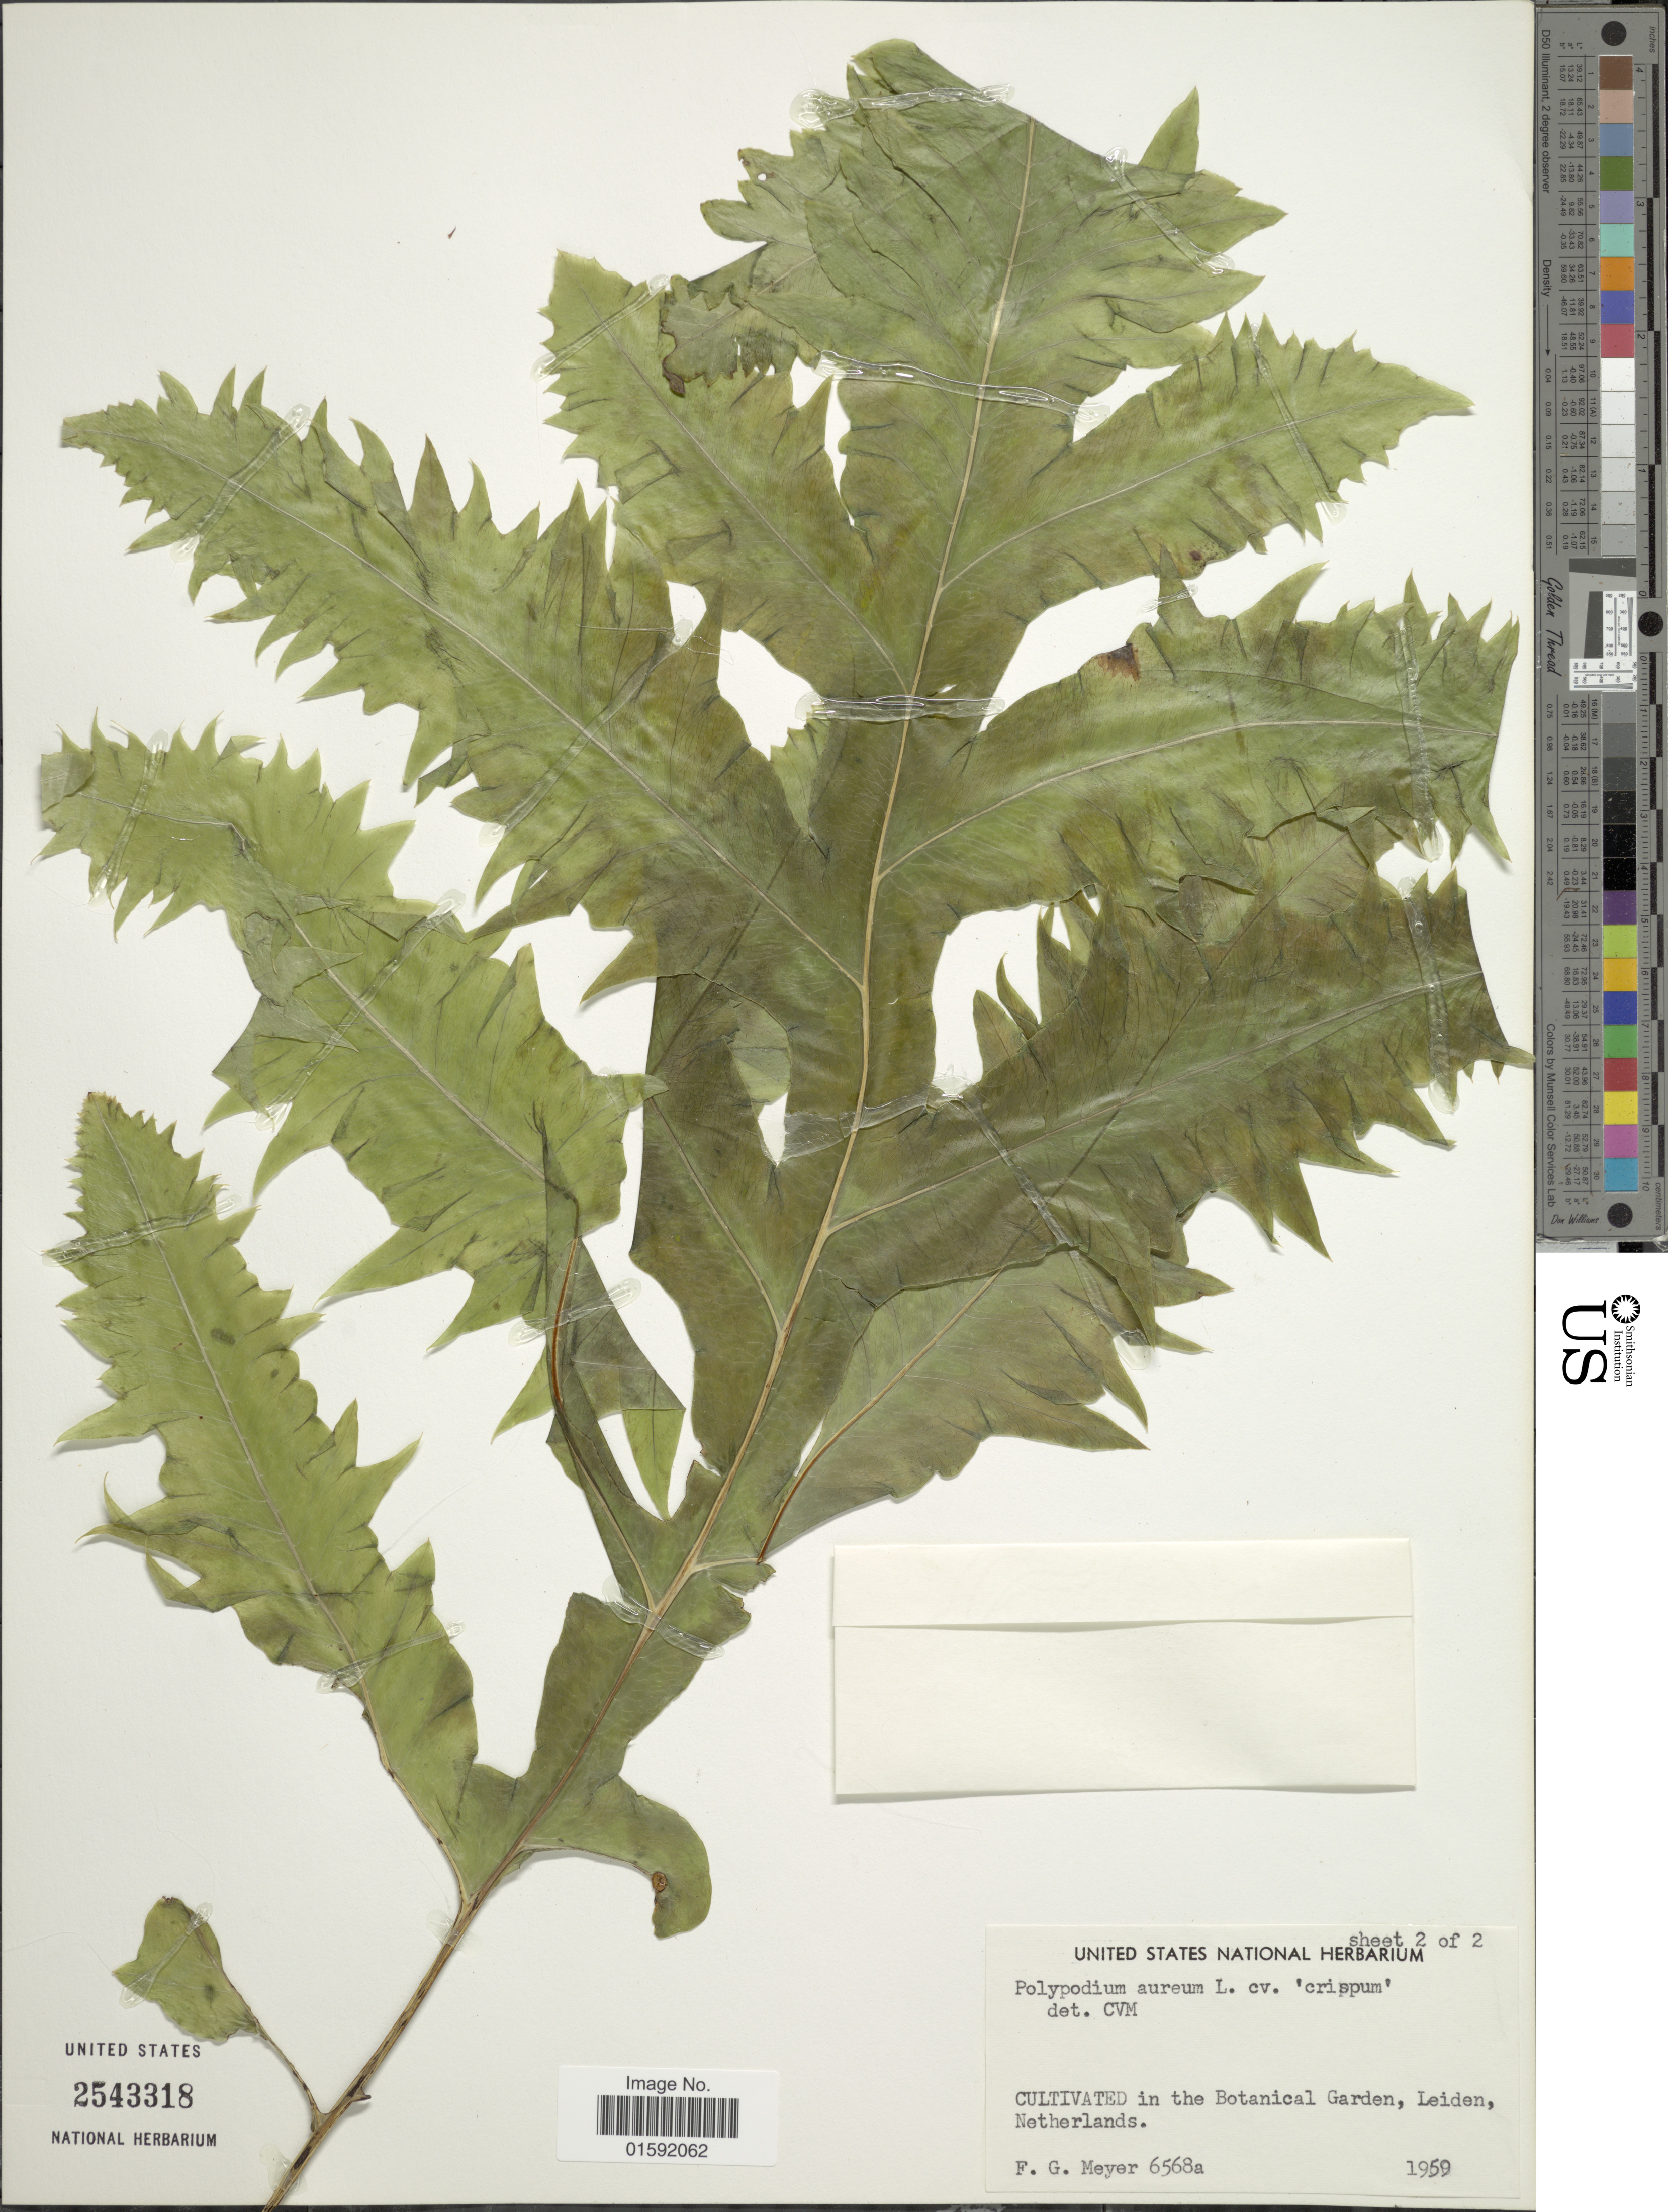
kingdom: Plantae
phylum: Tracheophyta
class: Polypodiopsida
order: Polypodiales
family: Polypodiaceae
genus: Phlebodium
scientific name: Phlebodium aureum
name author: (L.) J. Sm.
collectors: F. G. Meyer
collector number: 6568a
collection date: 1969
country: Netherlands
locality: Botanical Garden, Leiden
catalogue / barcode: US 2543318